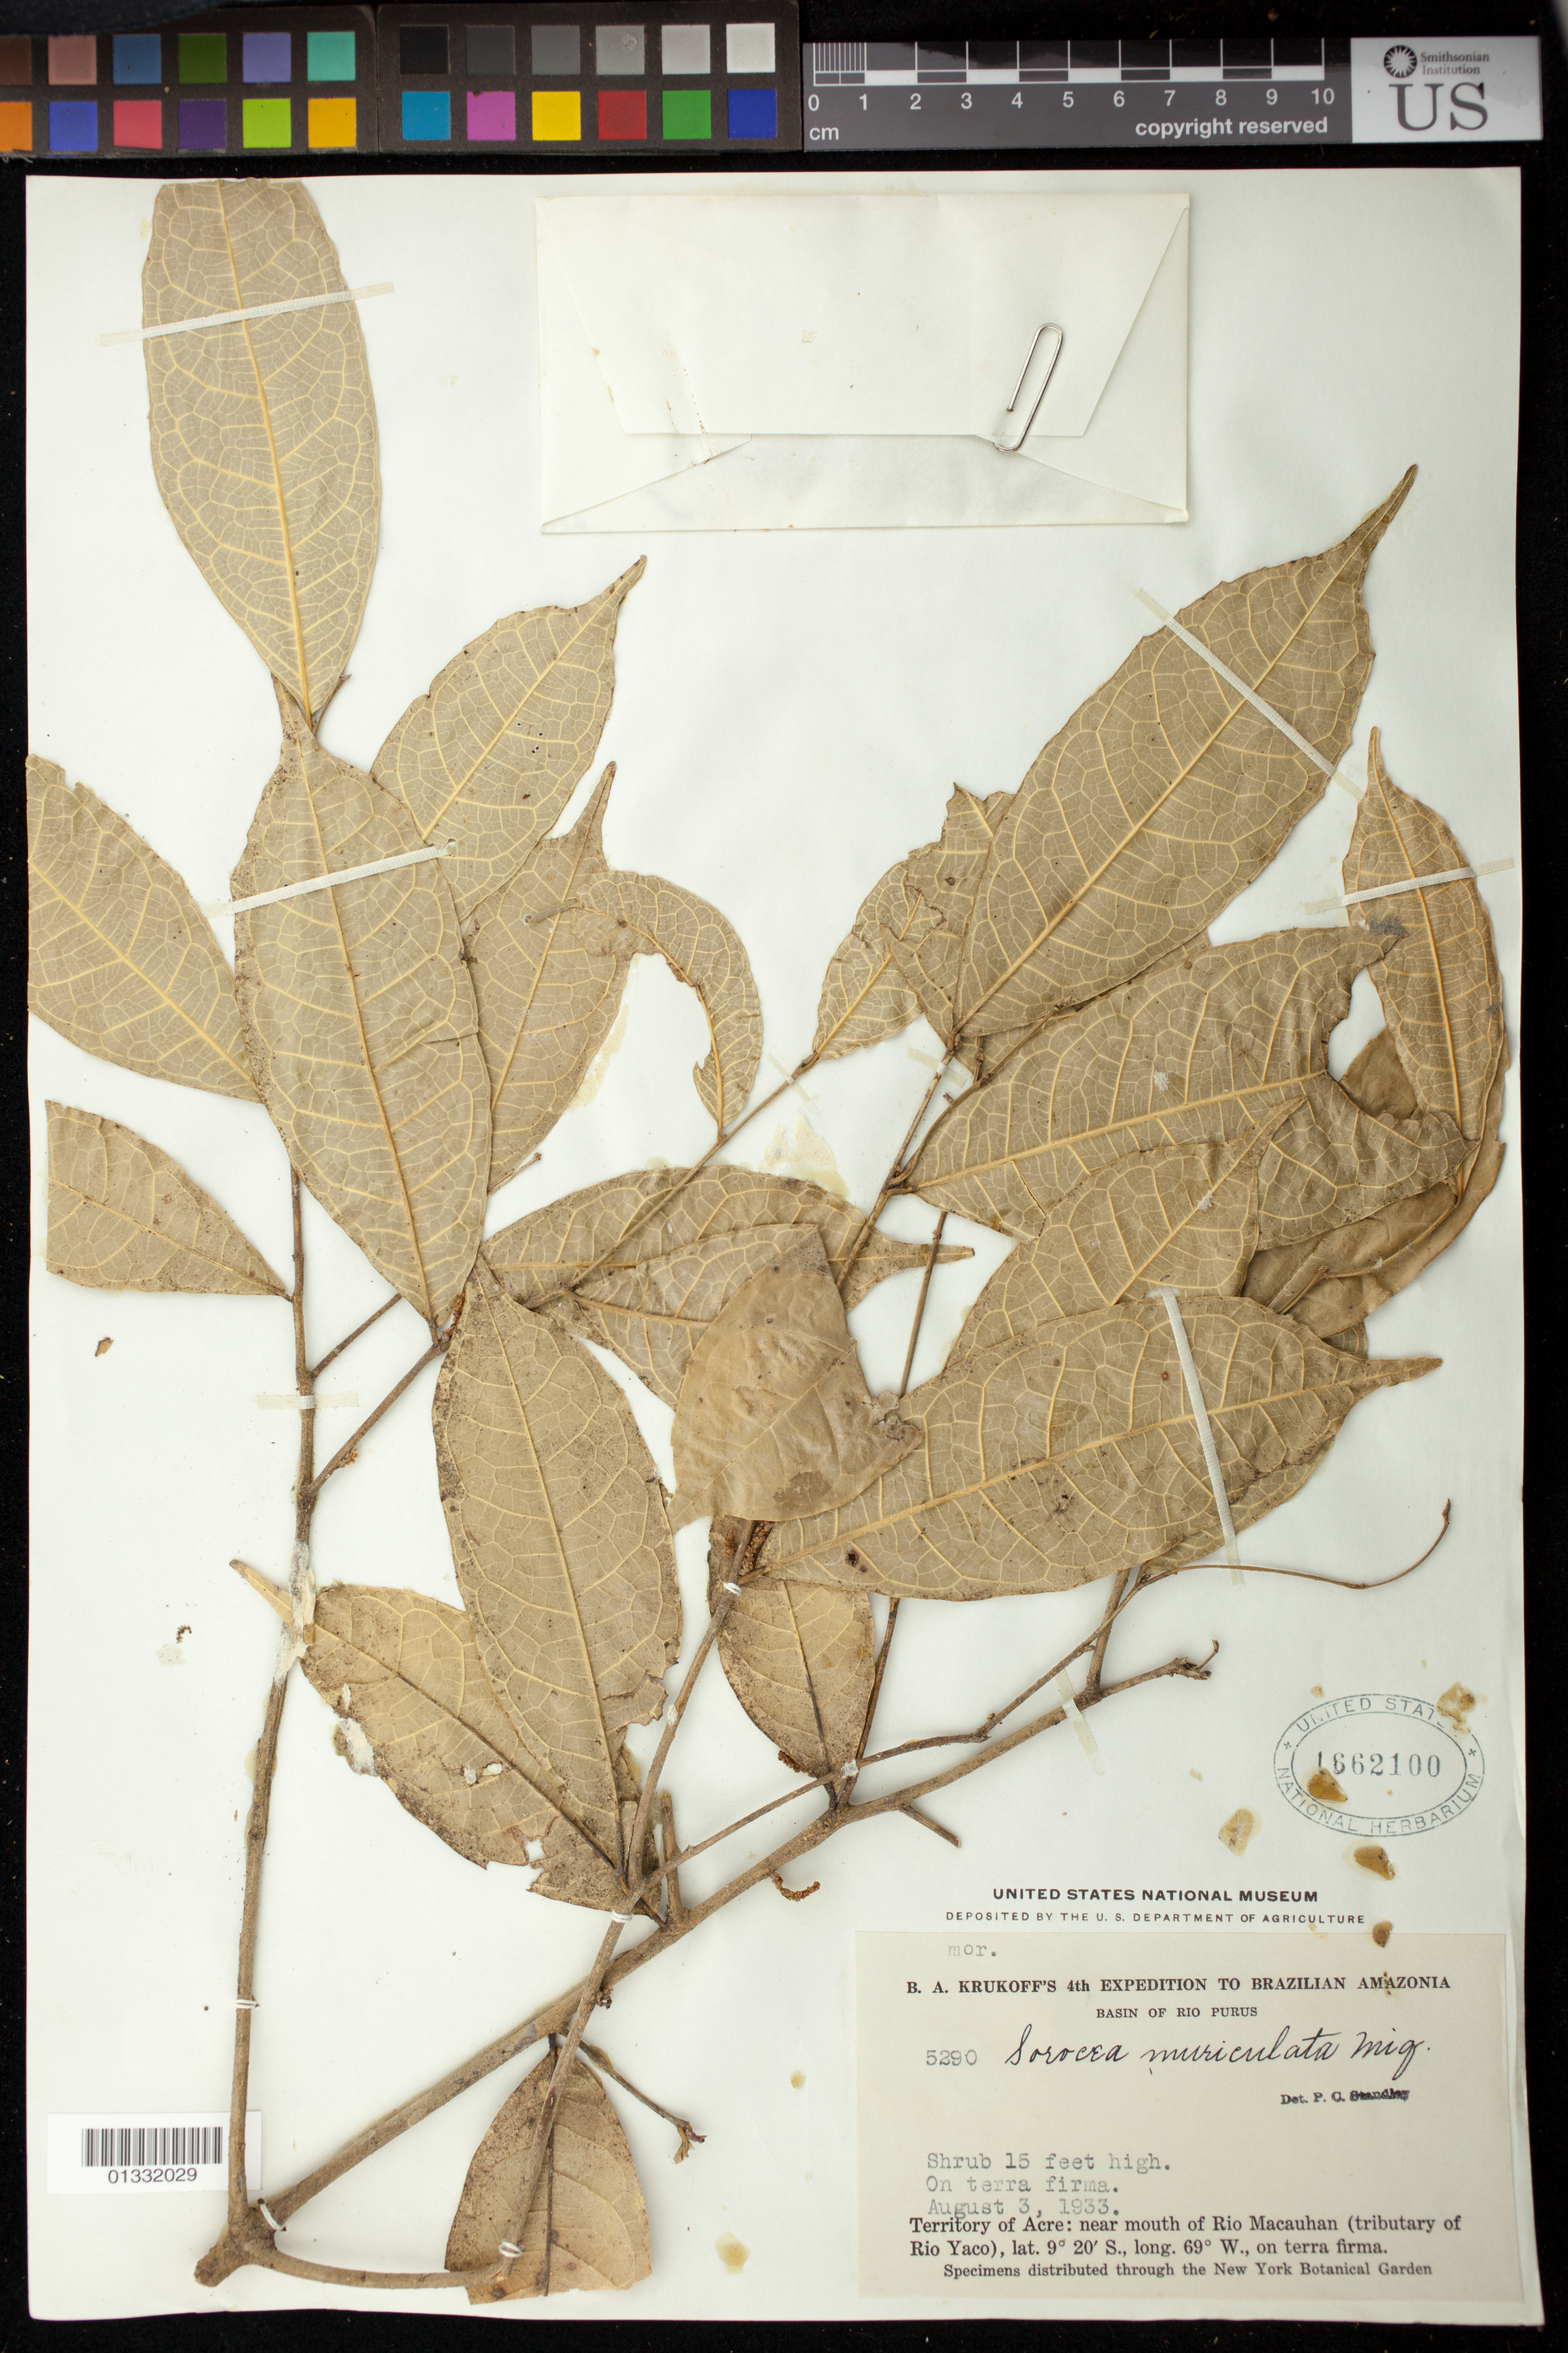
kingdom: Plantae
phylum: Tracheophyta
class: Magnoliopsida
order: Rosales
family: Moraceae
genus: Sorocea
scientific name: Sorocea muriculata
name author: Miq.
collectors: B. A. Krukoff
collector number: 5290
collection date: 1933-08-03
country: Brazil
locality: Basin of Rio Purus. Near mouth of Rio Macauhan (tributary of Rio Yaco)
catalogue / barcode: US 1662100